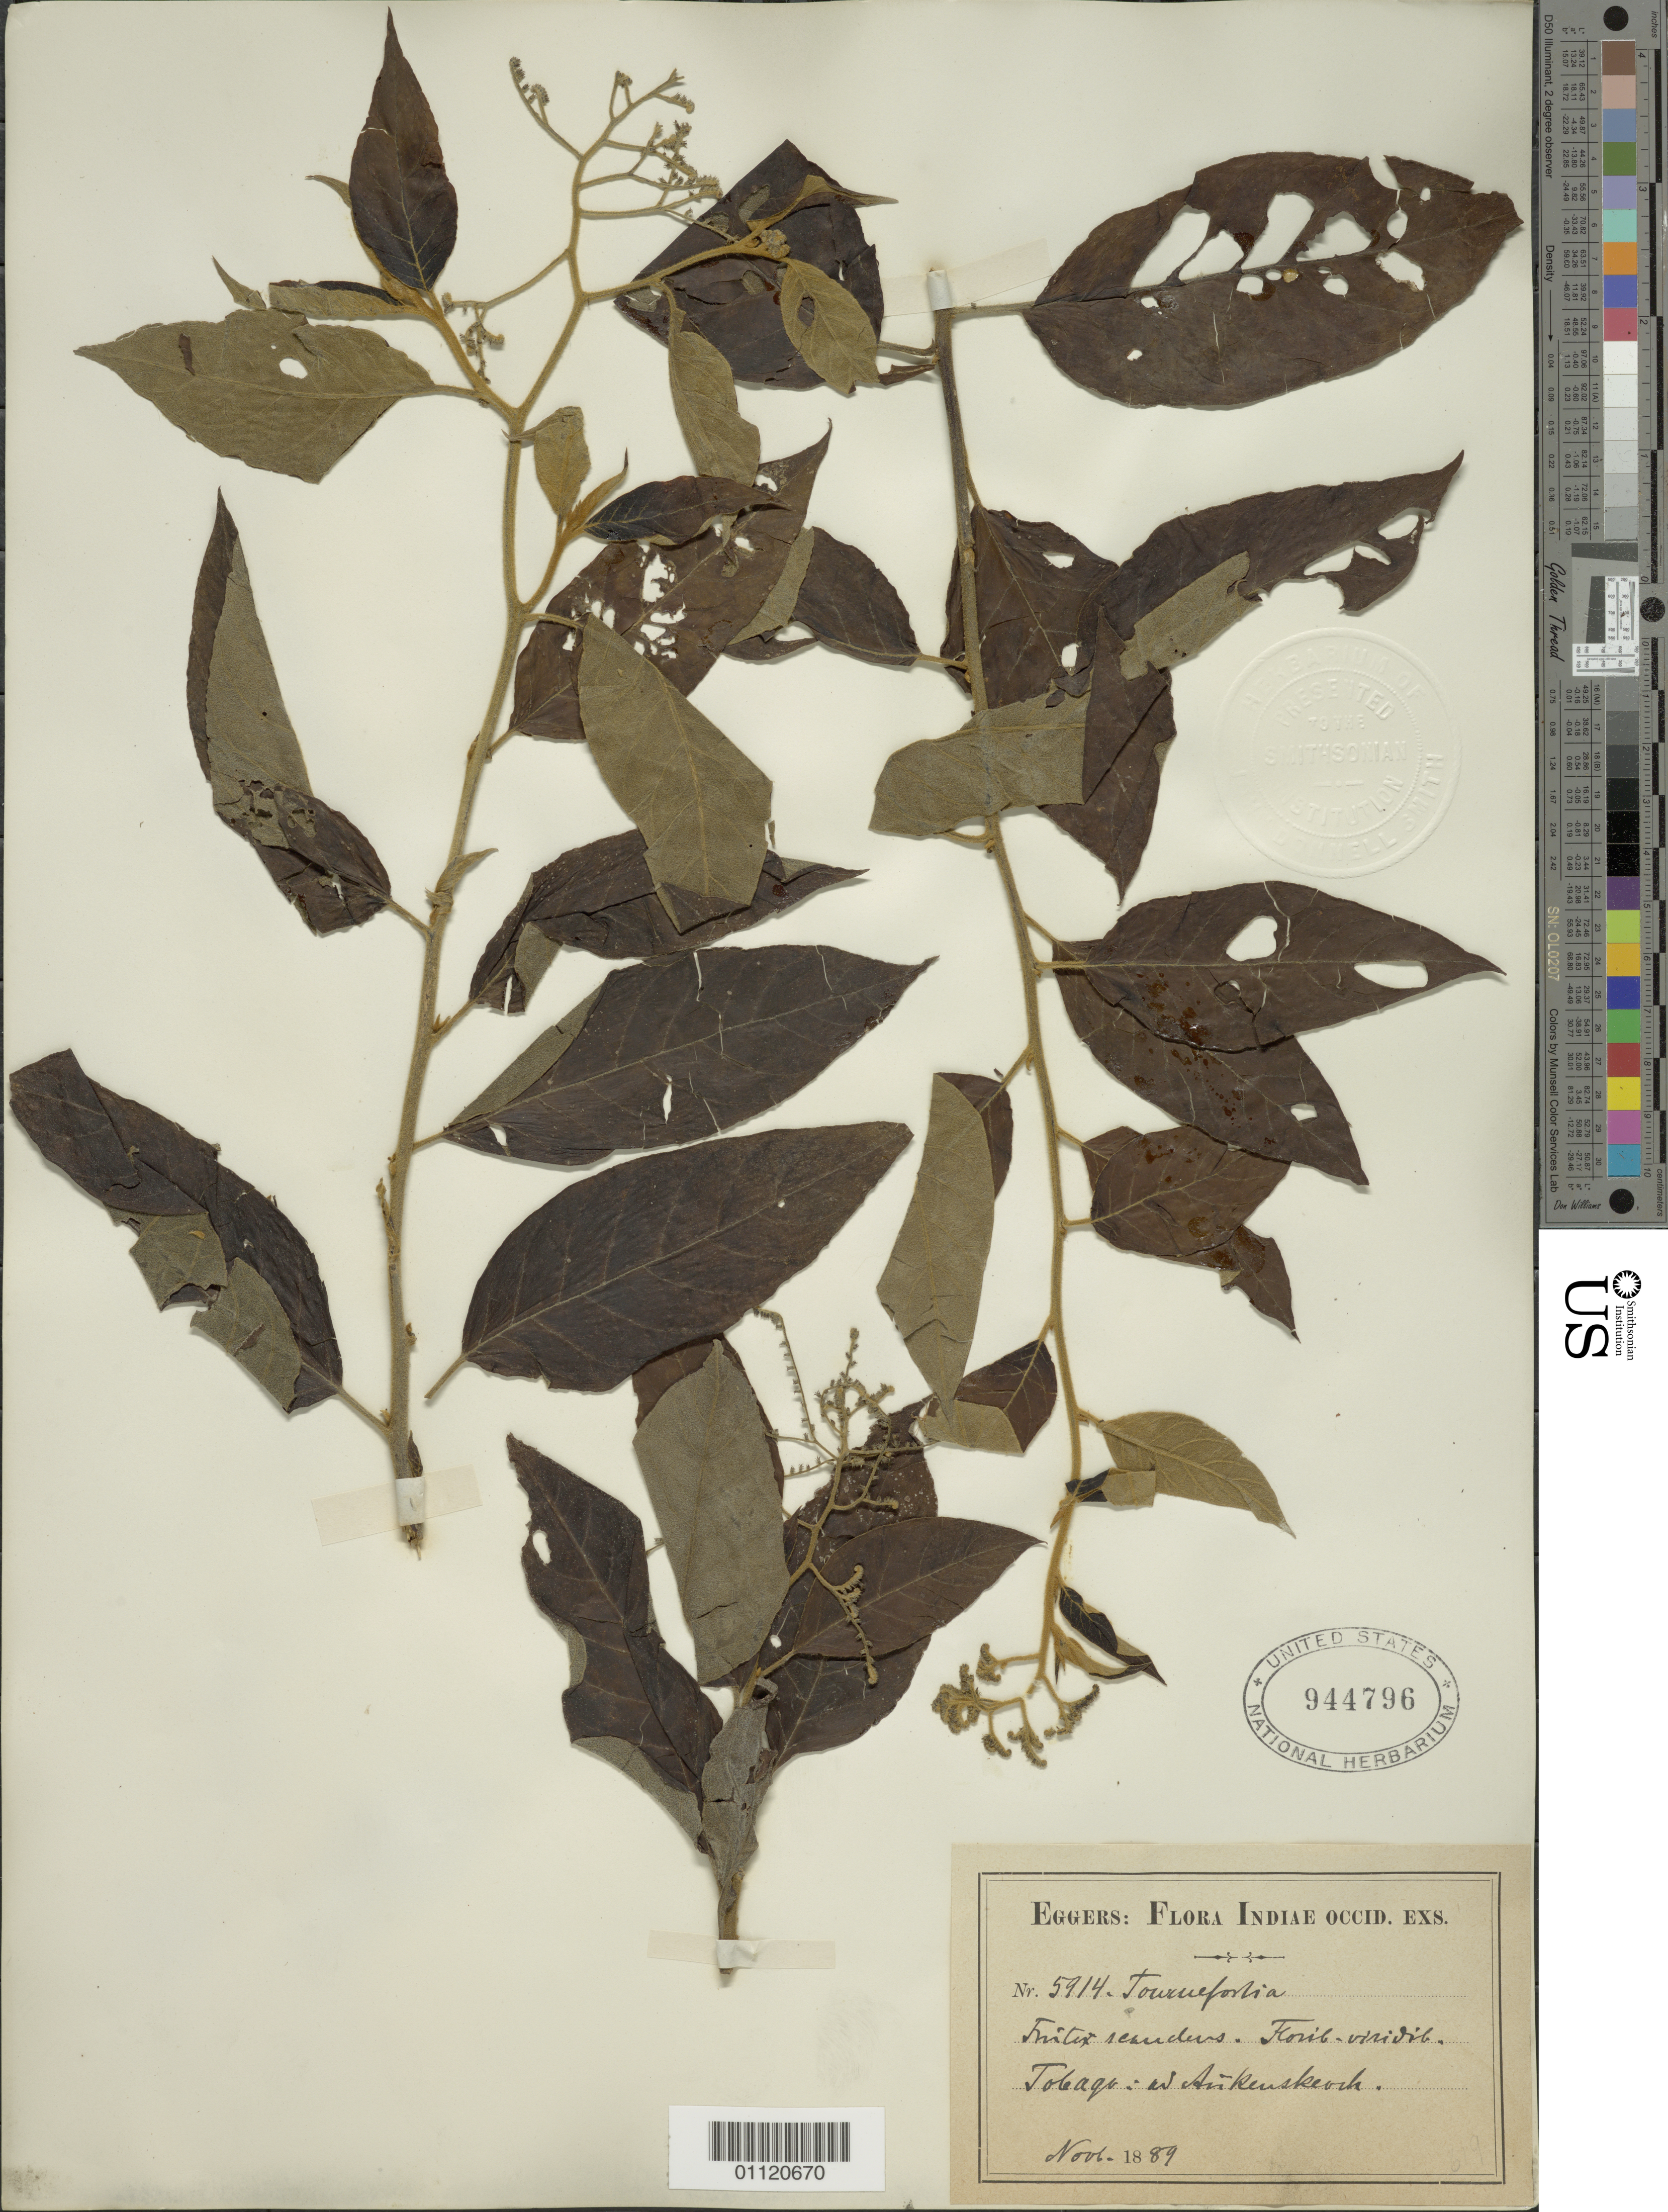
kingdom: Plantae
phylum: Tracheophyta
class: Magnoliopsida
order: Boraginales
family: Heliotropiaceae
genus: Tournefortia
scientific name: Tournefortia volubilis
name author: L.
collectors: H. F. A. von Eggers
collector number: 5914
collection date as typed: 01 Nov 1889 to 30 Nov 1889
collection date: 1889-11-01/1889-11-30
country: Trinidad and Tobago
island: Tobago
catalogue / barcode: US 944796